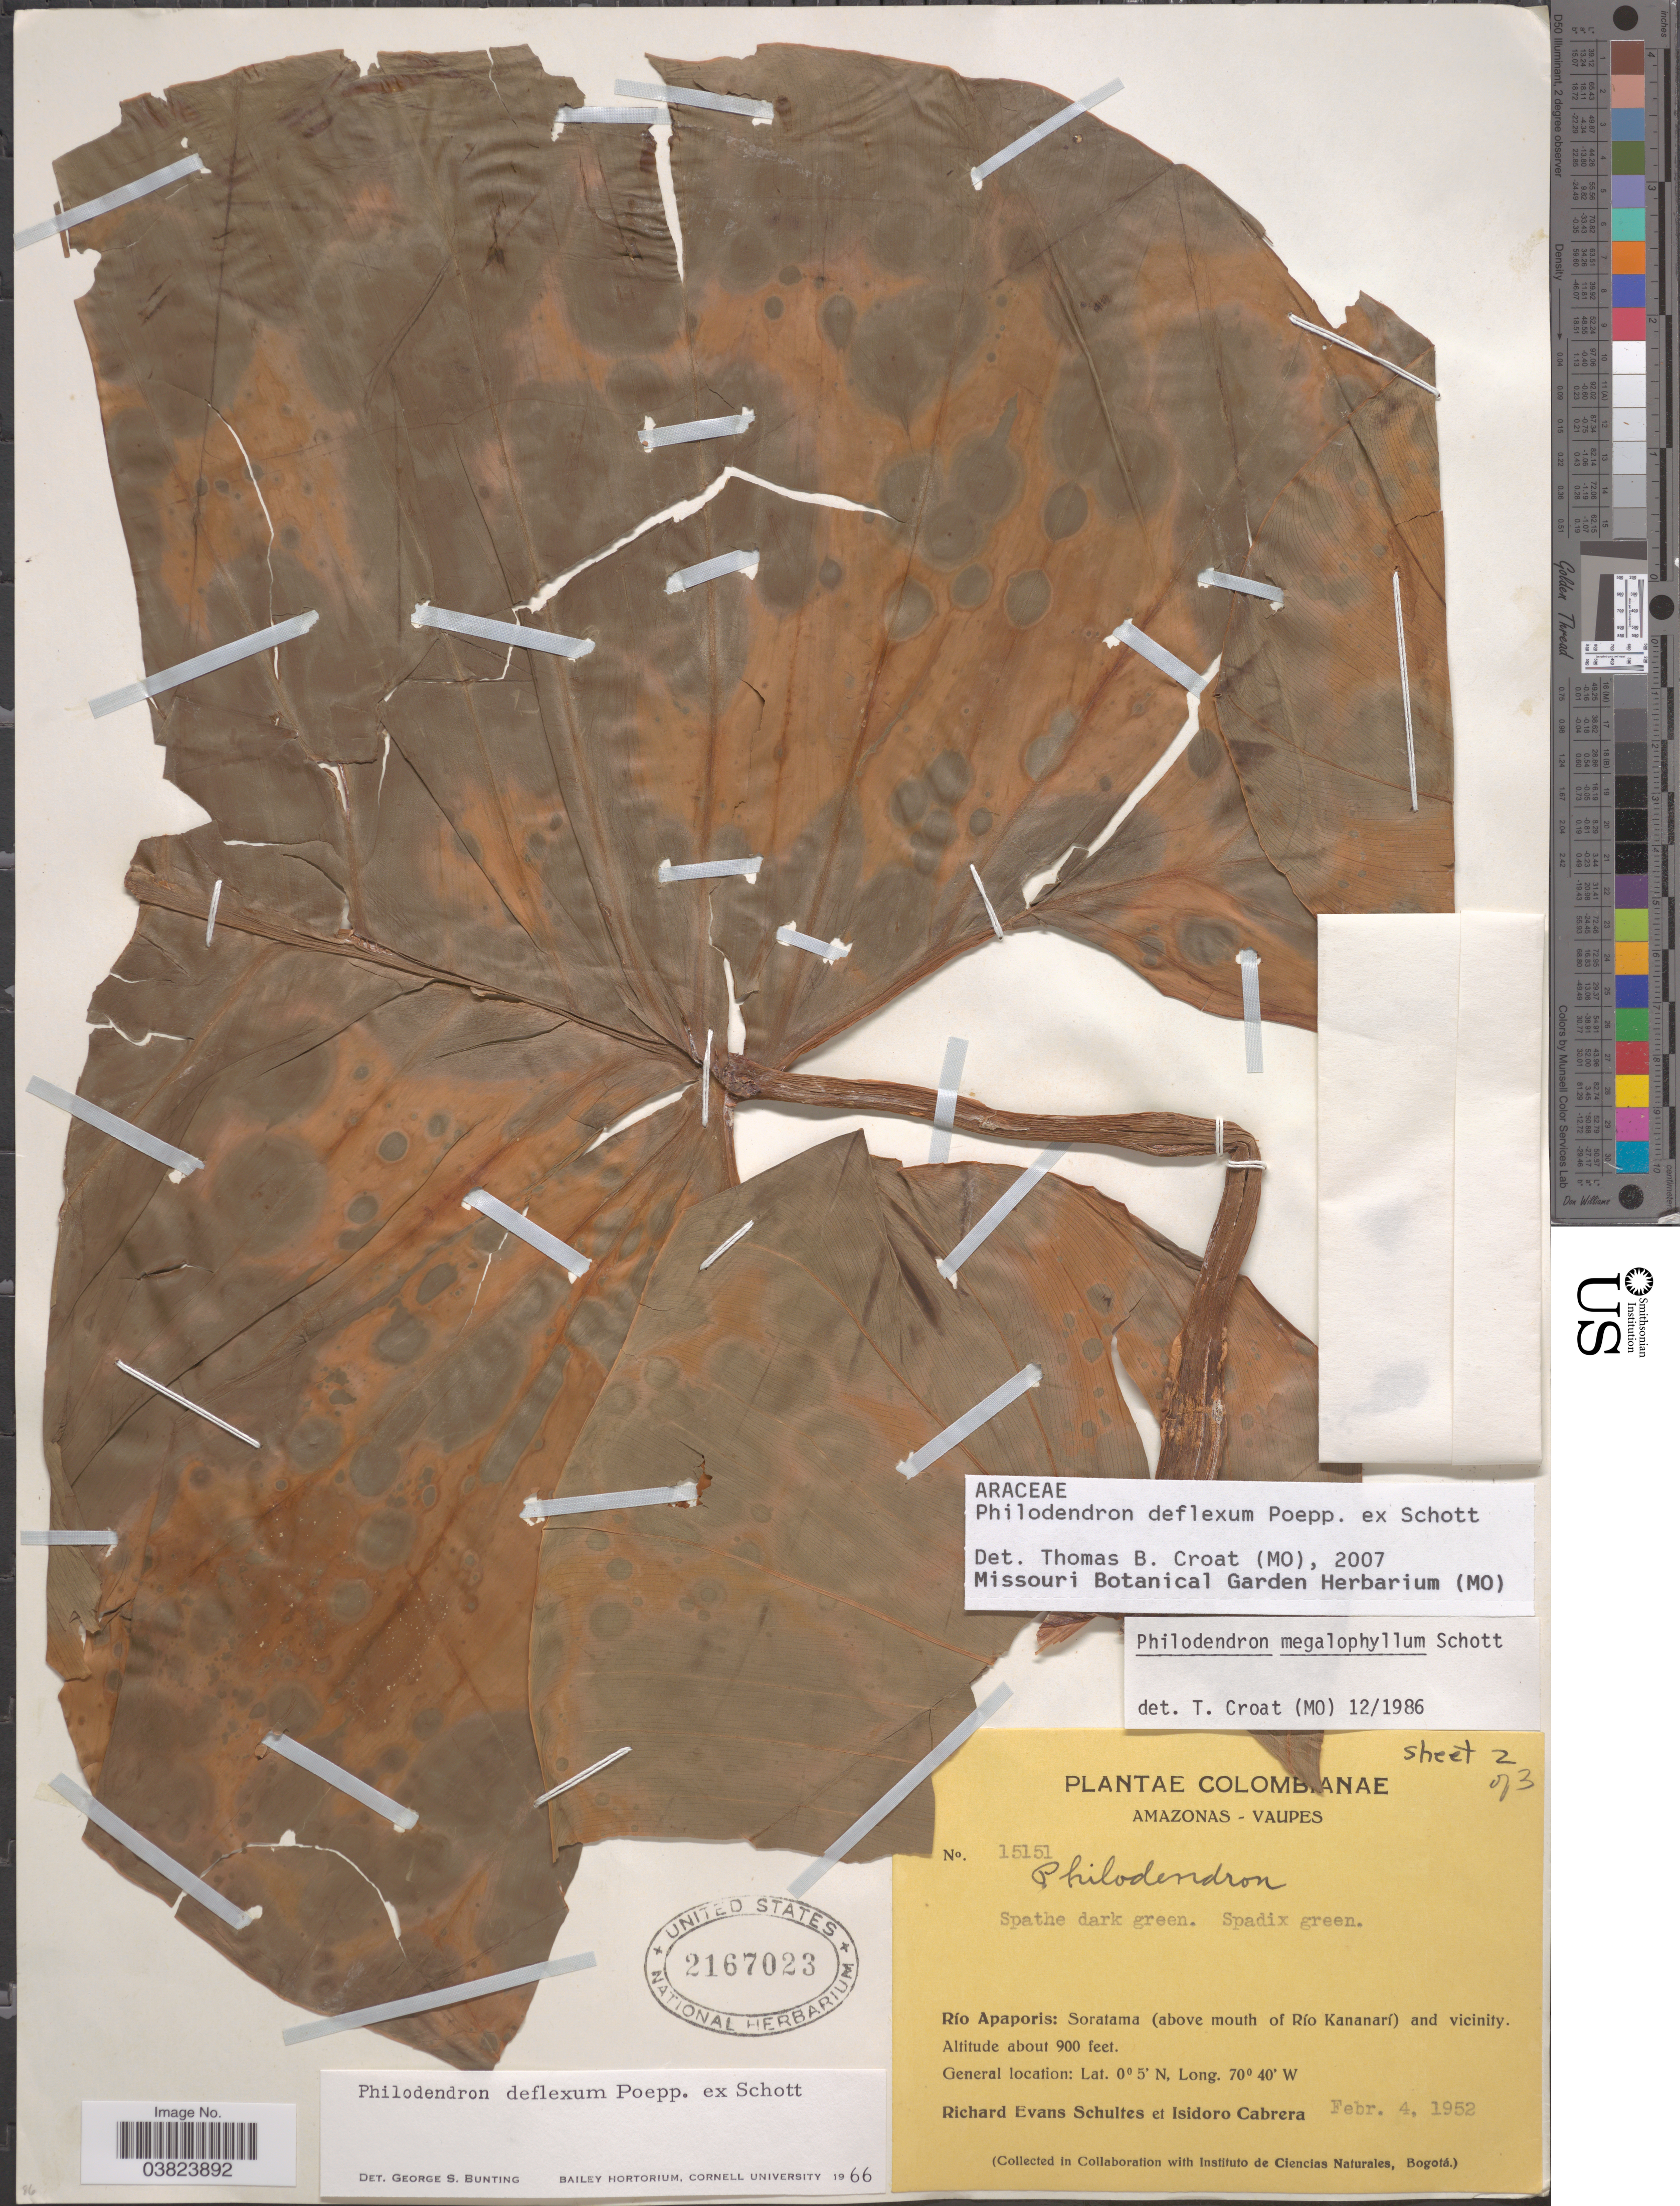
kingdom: Plantae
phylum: Tracheophyta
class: Liliopsida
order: Alismatales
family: Araceae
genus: Philodendron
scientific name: Philodendron deflexum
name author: Poepp. ex Schott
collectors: R. E. Schultes & I. Cabrera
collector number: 15151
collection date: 1952-02-04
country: Colombia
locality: Amazonas-Vaupes. Río Apaporis: Soratama (above mouth of Río Kananarí) and vicinity.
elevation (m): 274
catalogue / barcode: US 2167023